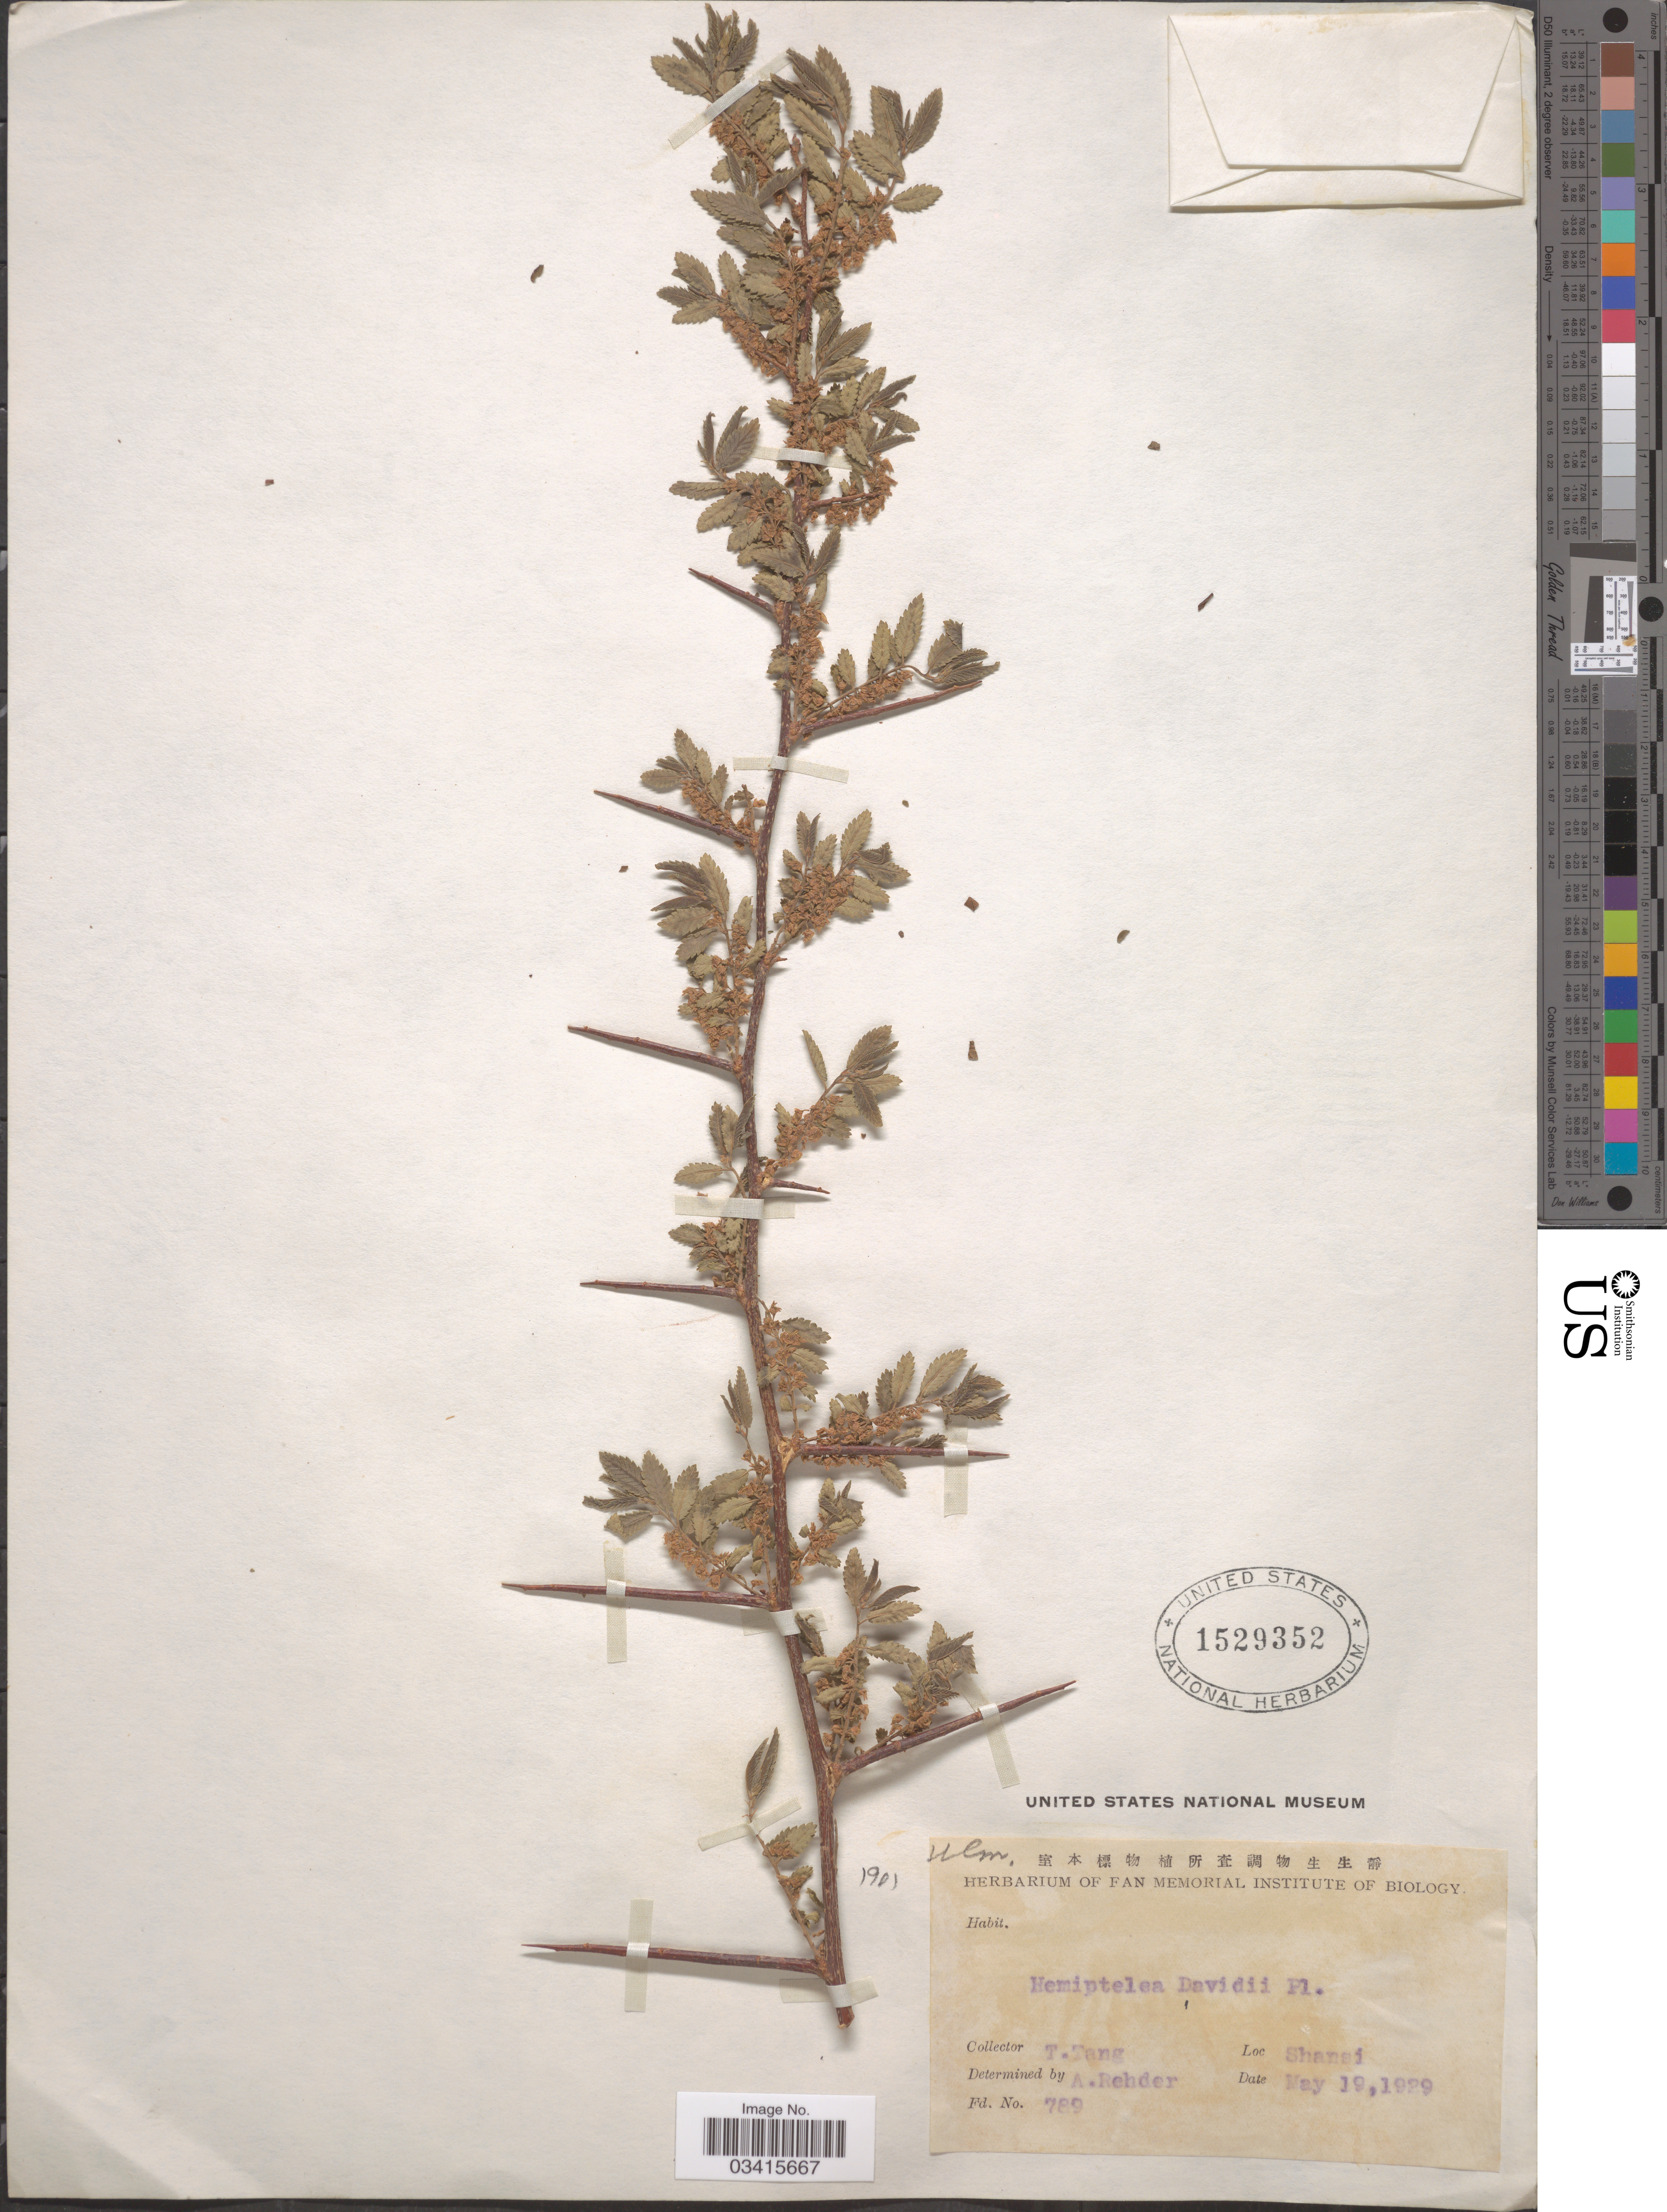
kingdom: Plantae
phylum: Tracheophyta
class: Magnoliopsida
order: Rosales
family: Ulmaceae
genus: Hemiptelea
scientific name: Hemiptelea davidii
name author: (Hance) Planch.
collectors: T. Tang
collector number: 789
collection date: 1929-05-19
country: China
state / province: Shanxi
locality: Shansi.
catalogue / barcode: US 1529352